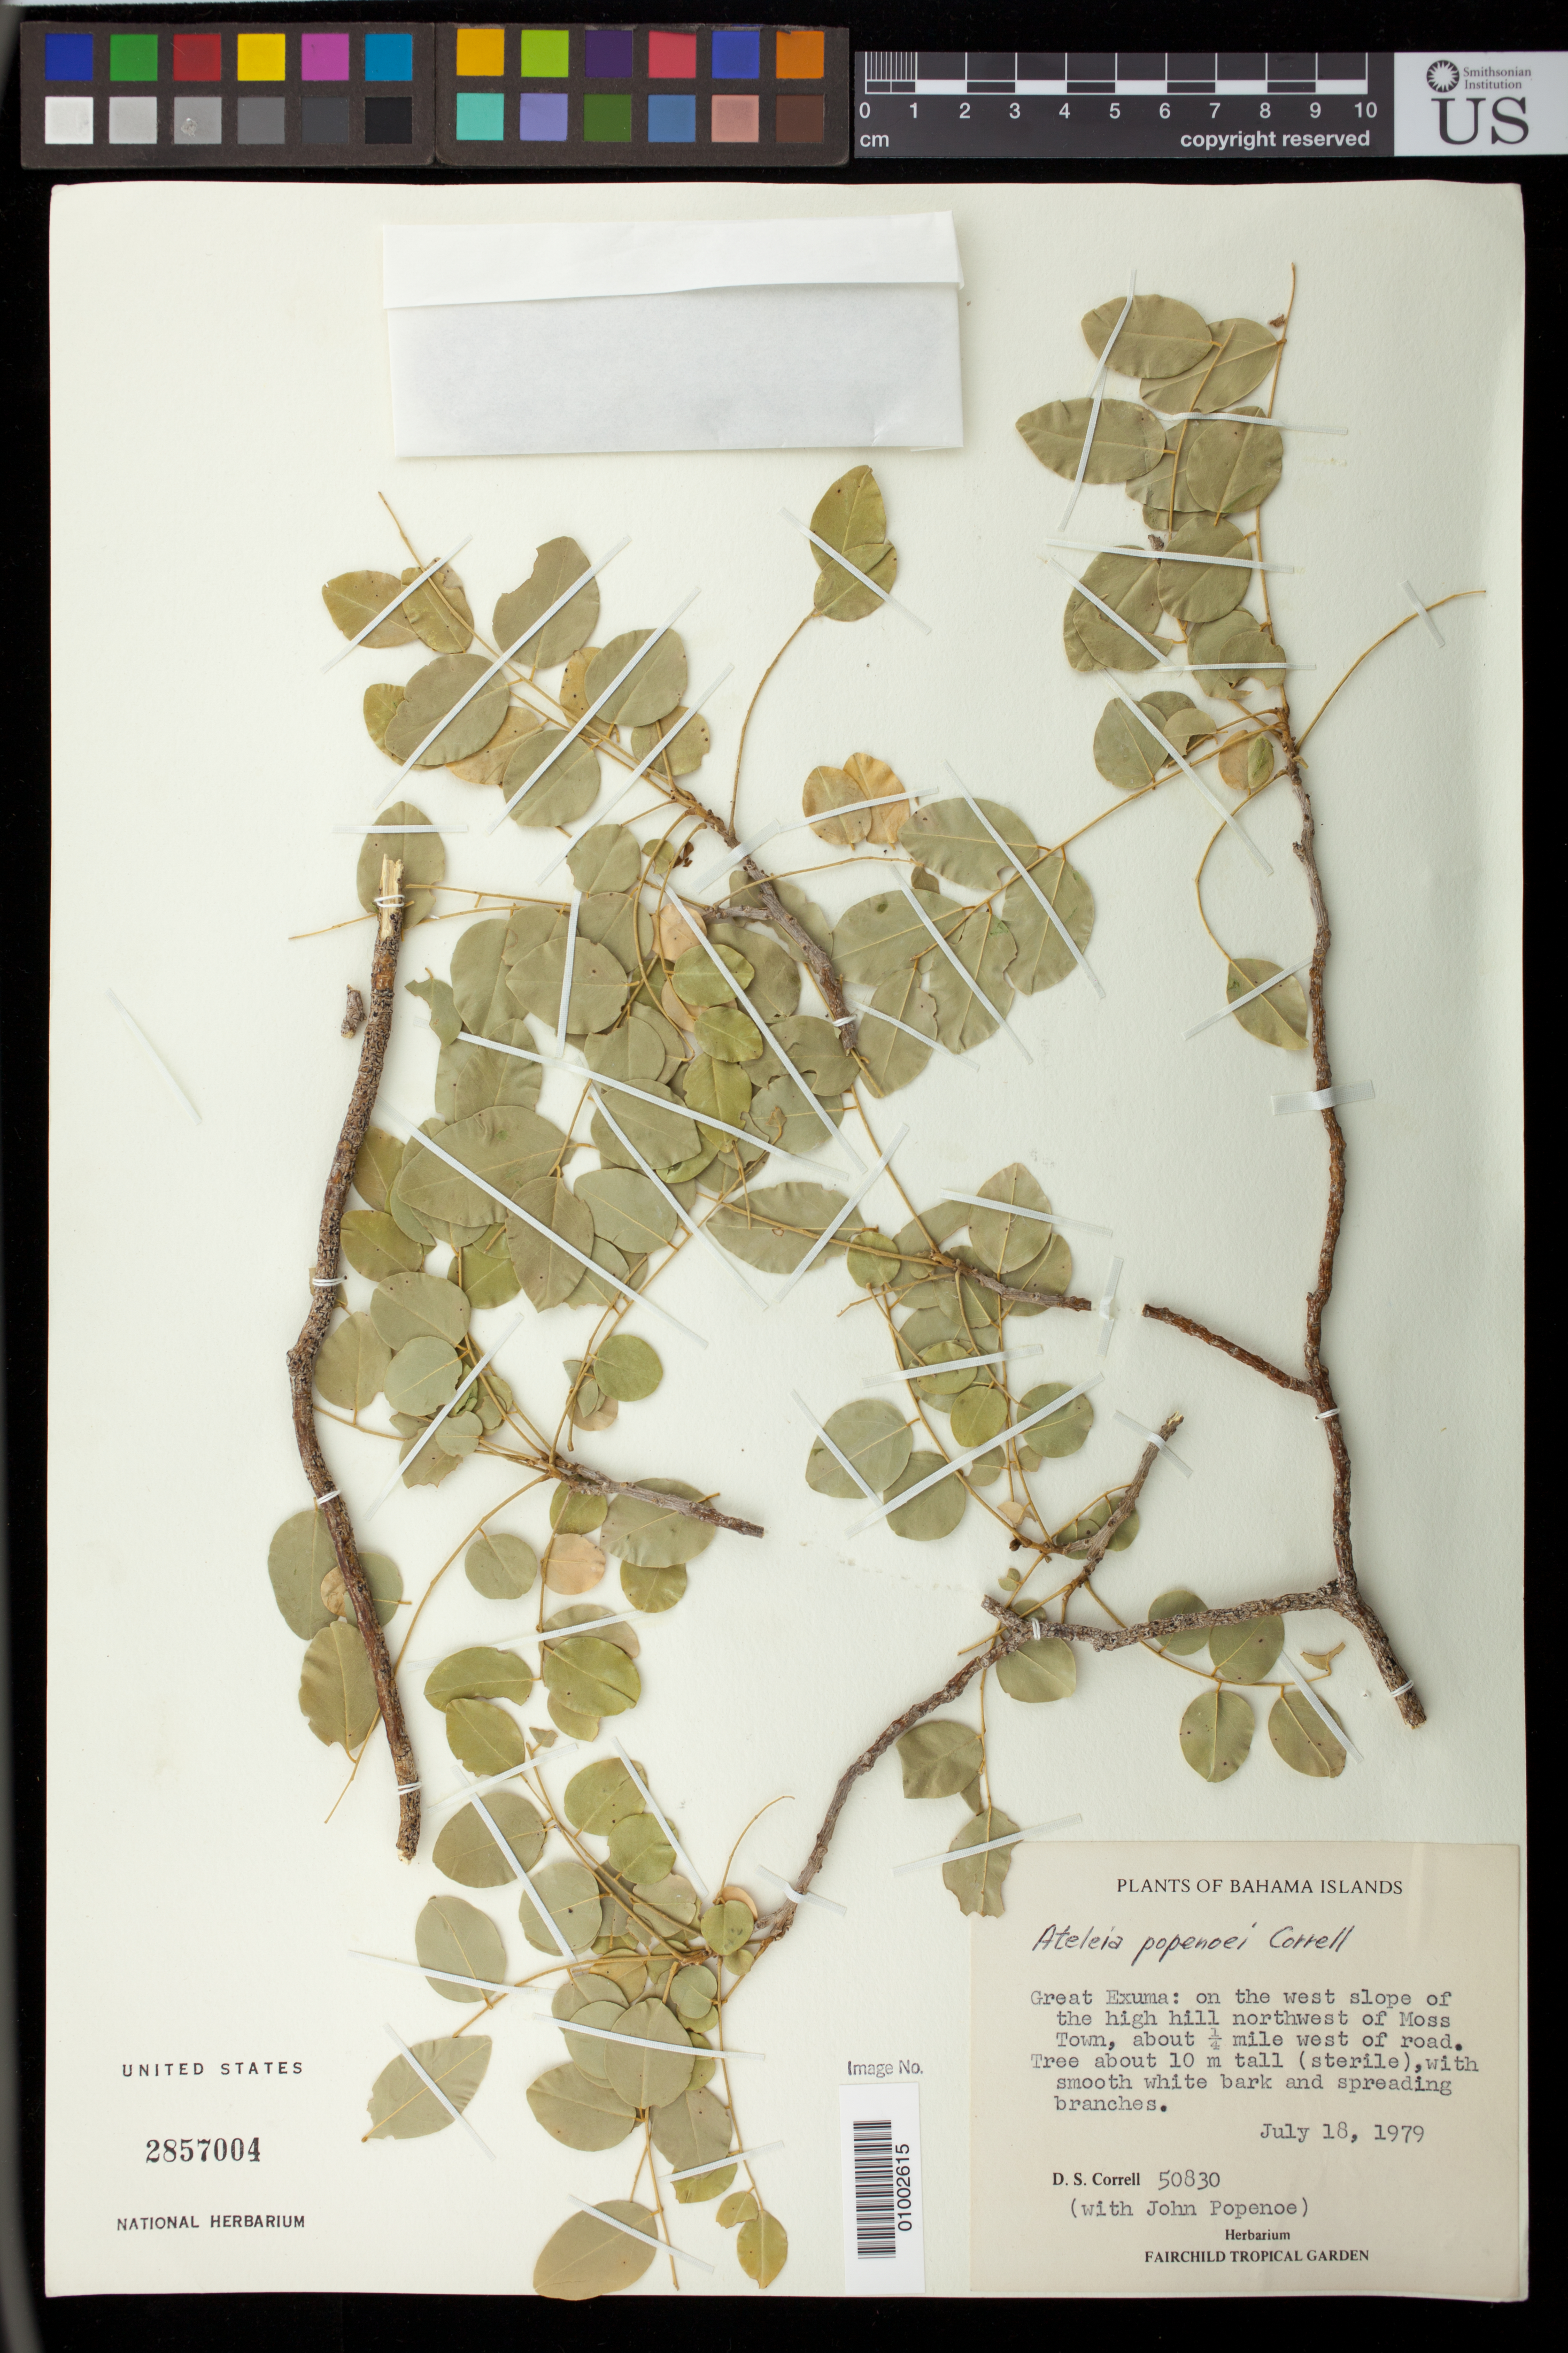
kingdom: Plantae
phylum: Tracheophyta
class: Magnoliopsida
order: Fabales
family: Fabaceae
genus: Ateleia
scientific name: Ateleia popenoei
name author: Correll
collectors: D. S. Correll & J. Popenoe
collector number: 50830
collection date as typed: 18 Jul 1979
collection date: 1979-07-18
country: Bahamas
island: Great Exuma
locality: Great Exuma: On the west slope of the high hill northwest of Moss Town, about 1/4 mile west of road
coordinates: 0 N, 0 E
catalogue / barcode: US 2857004